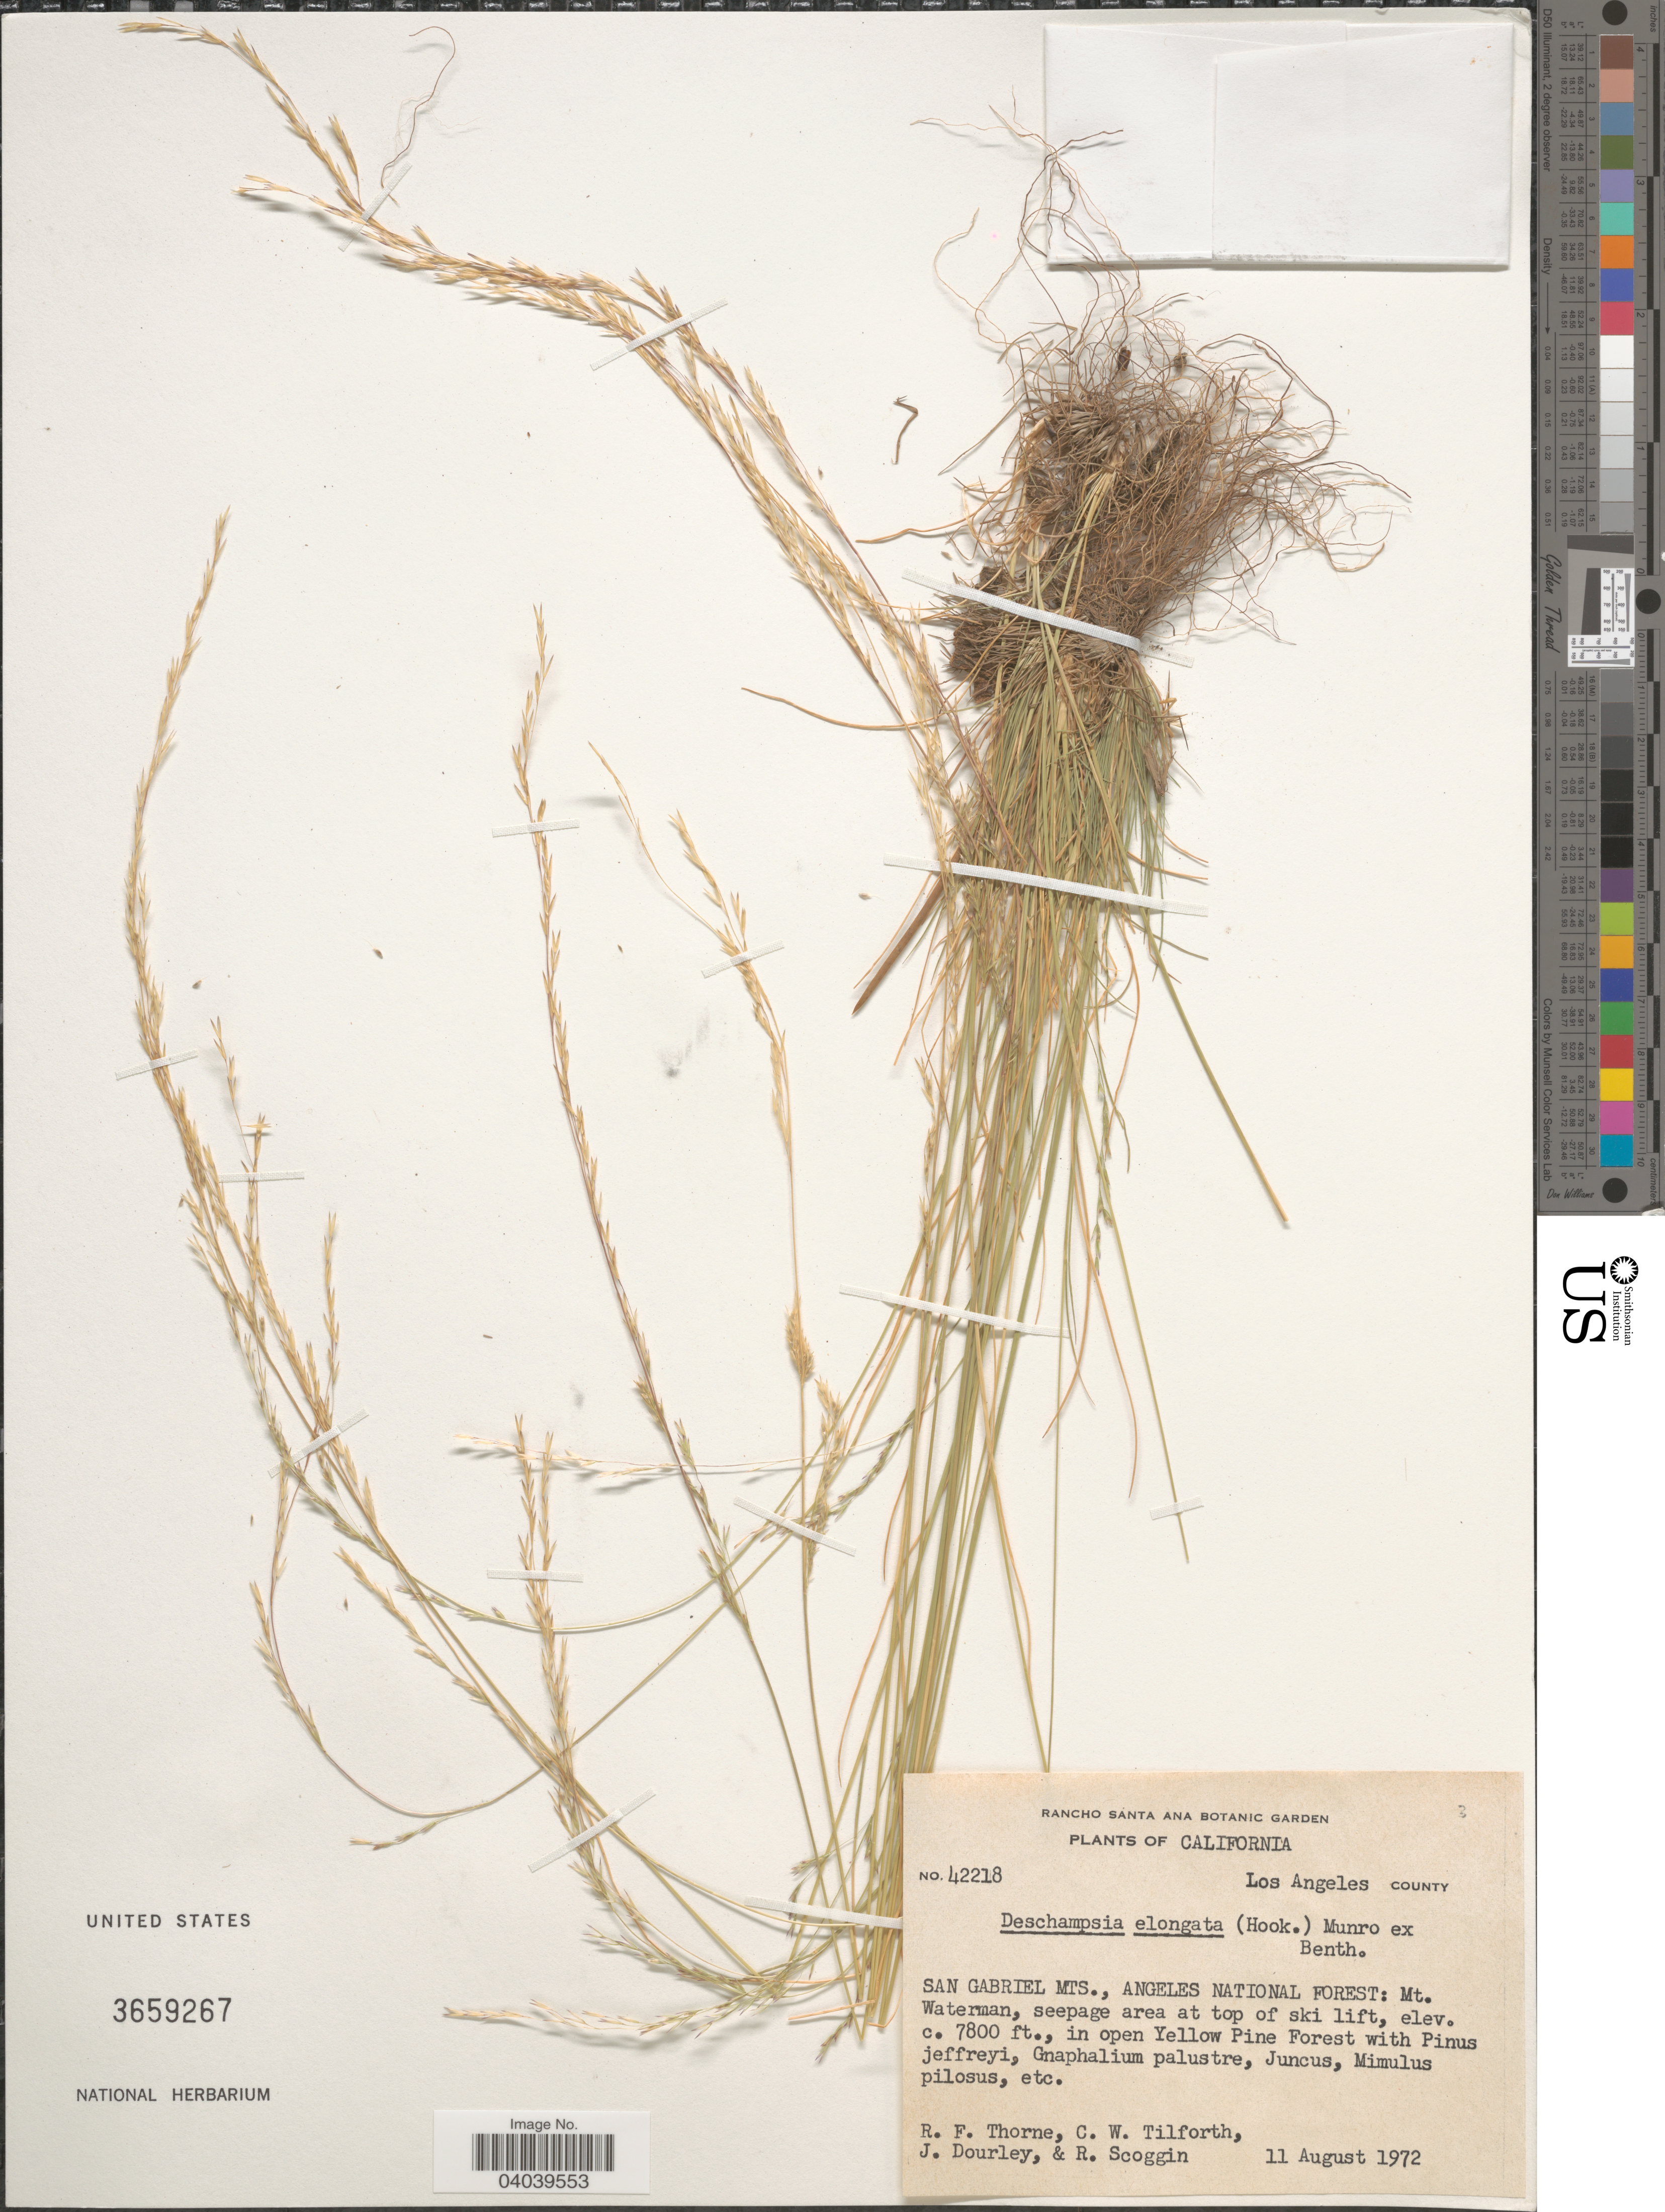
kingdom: Plantae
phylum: Tracheophyta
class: Liliopsida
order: Poales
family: Poaceae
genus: Deschampsia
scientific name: Deschampsia elongata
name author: (Hook.) Munro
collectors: R. Thorne, C. Tilforth, J. Dourley & R. Scoggin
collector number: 42218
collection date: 1972-08-11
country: United States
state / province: California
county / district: Los Angeles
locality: Los Angeles County. San Gabriel Mts., Angeles National Forest: Mt. Waterman, seepage area at top of ski lift.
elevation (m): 2377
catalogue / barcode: US 3659267